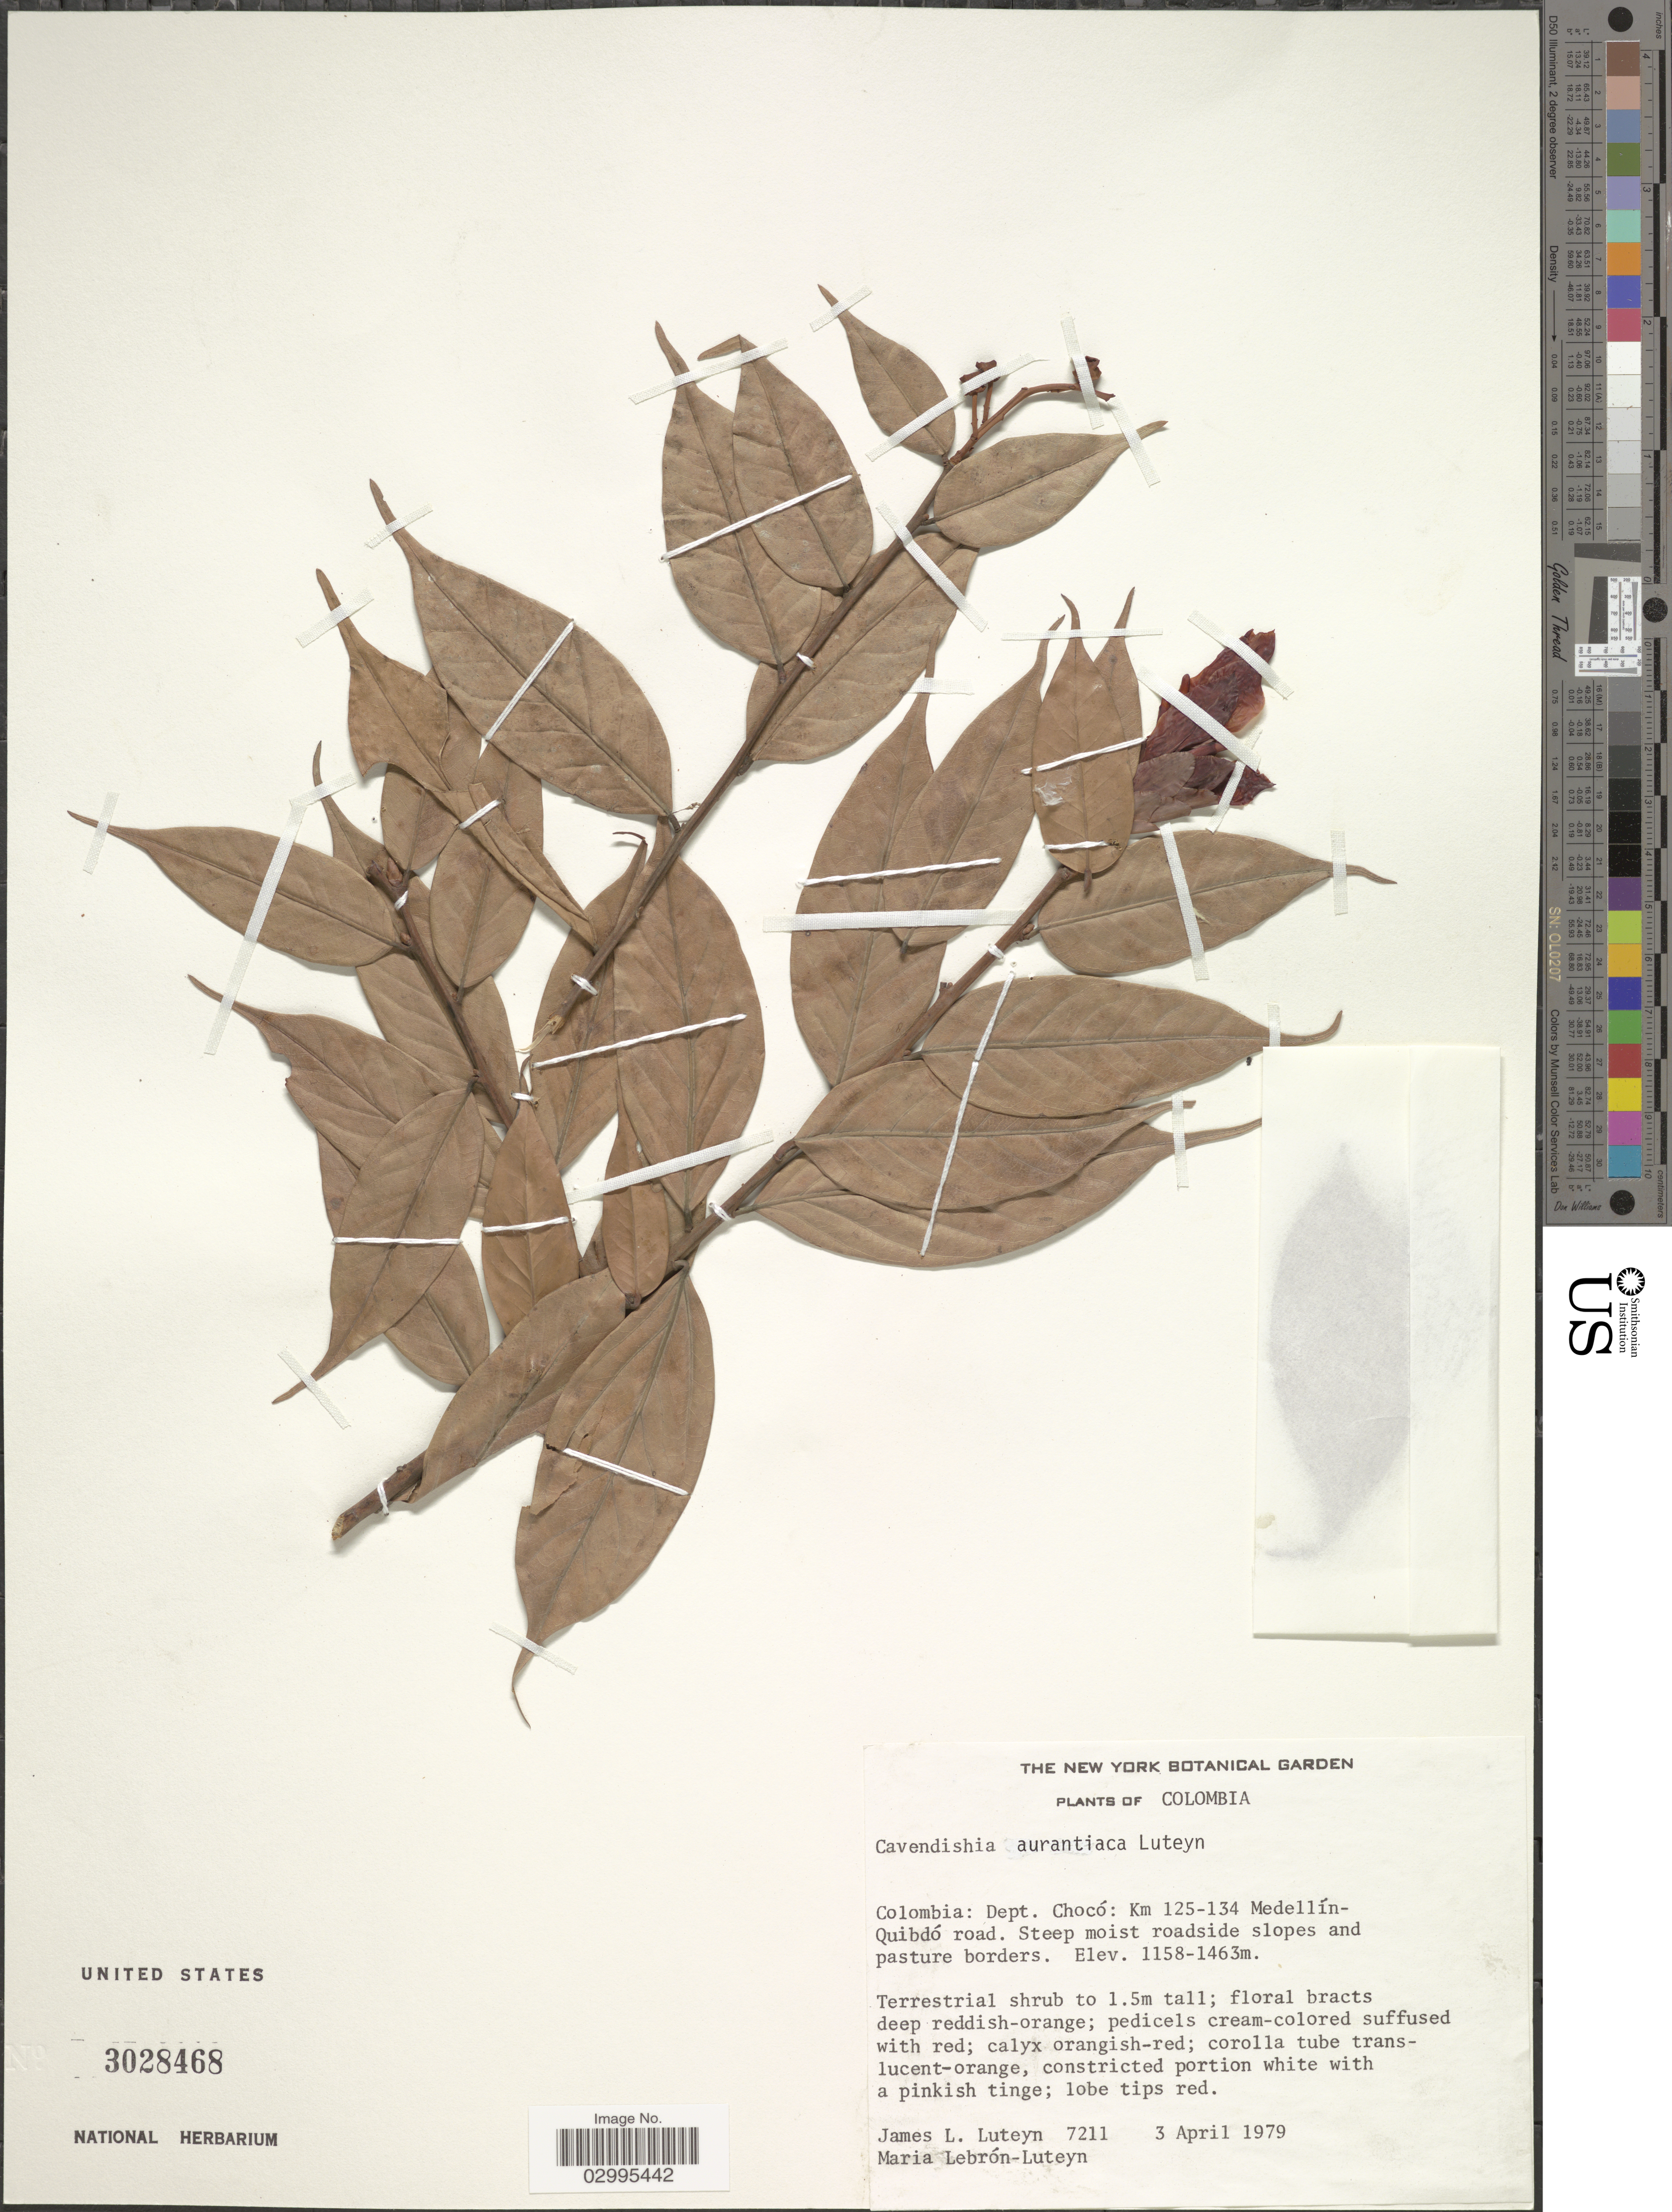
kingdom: Plantae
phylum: Tracheophyta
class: Magnoliopsida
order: Ericales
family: Ericaceae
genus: Cavendishia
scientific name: Cavendishia aurantiaca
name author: Luteyn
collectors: J. Luteyn & M. L. Lebrón-Luteyn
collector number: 7211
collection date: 1979-04-03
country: Colombia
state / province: Chocó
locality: Dept. Chocó: Km 125-134 Medellín-Quibdo road. Steep moist roadside slopes and pasture borders.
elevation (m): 1158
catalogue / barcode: US 3028468